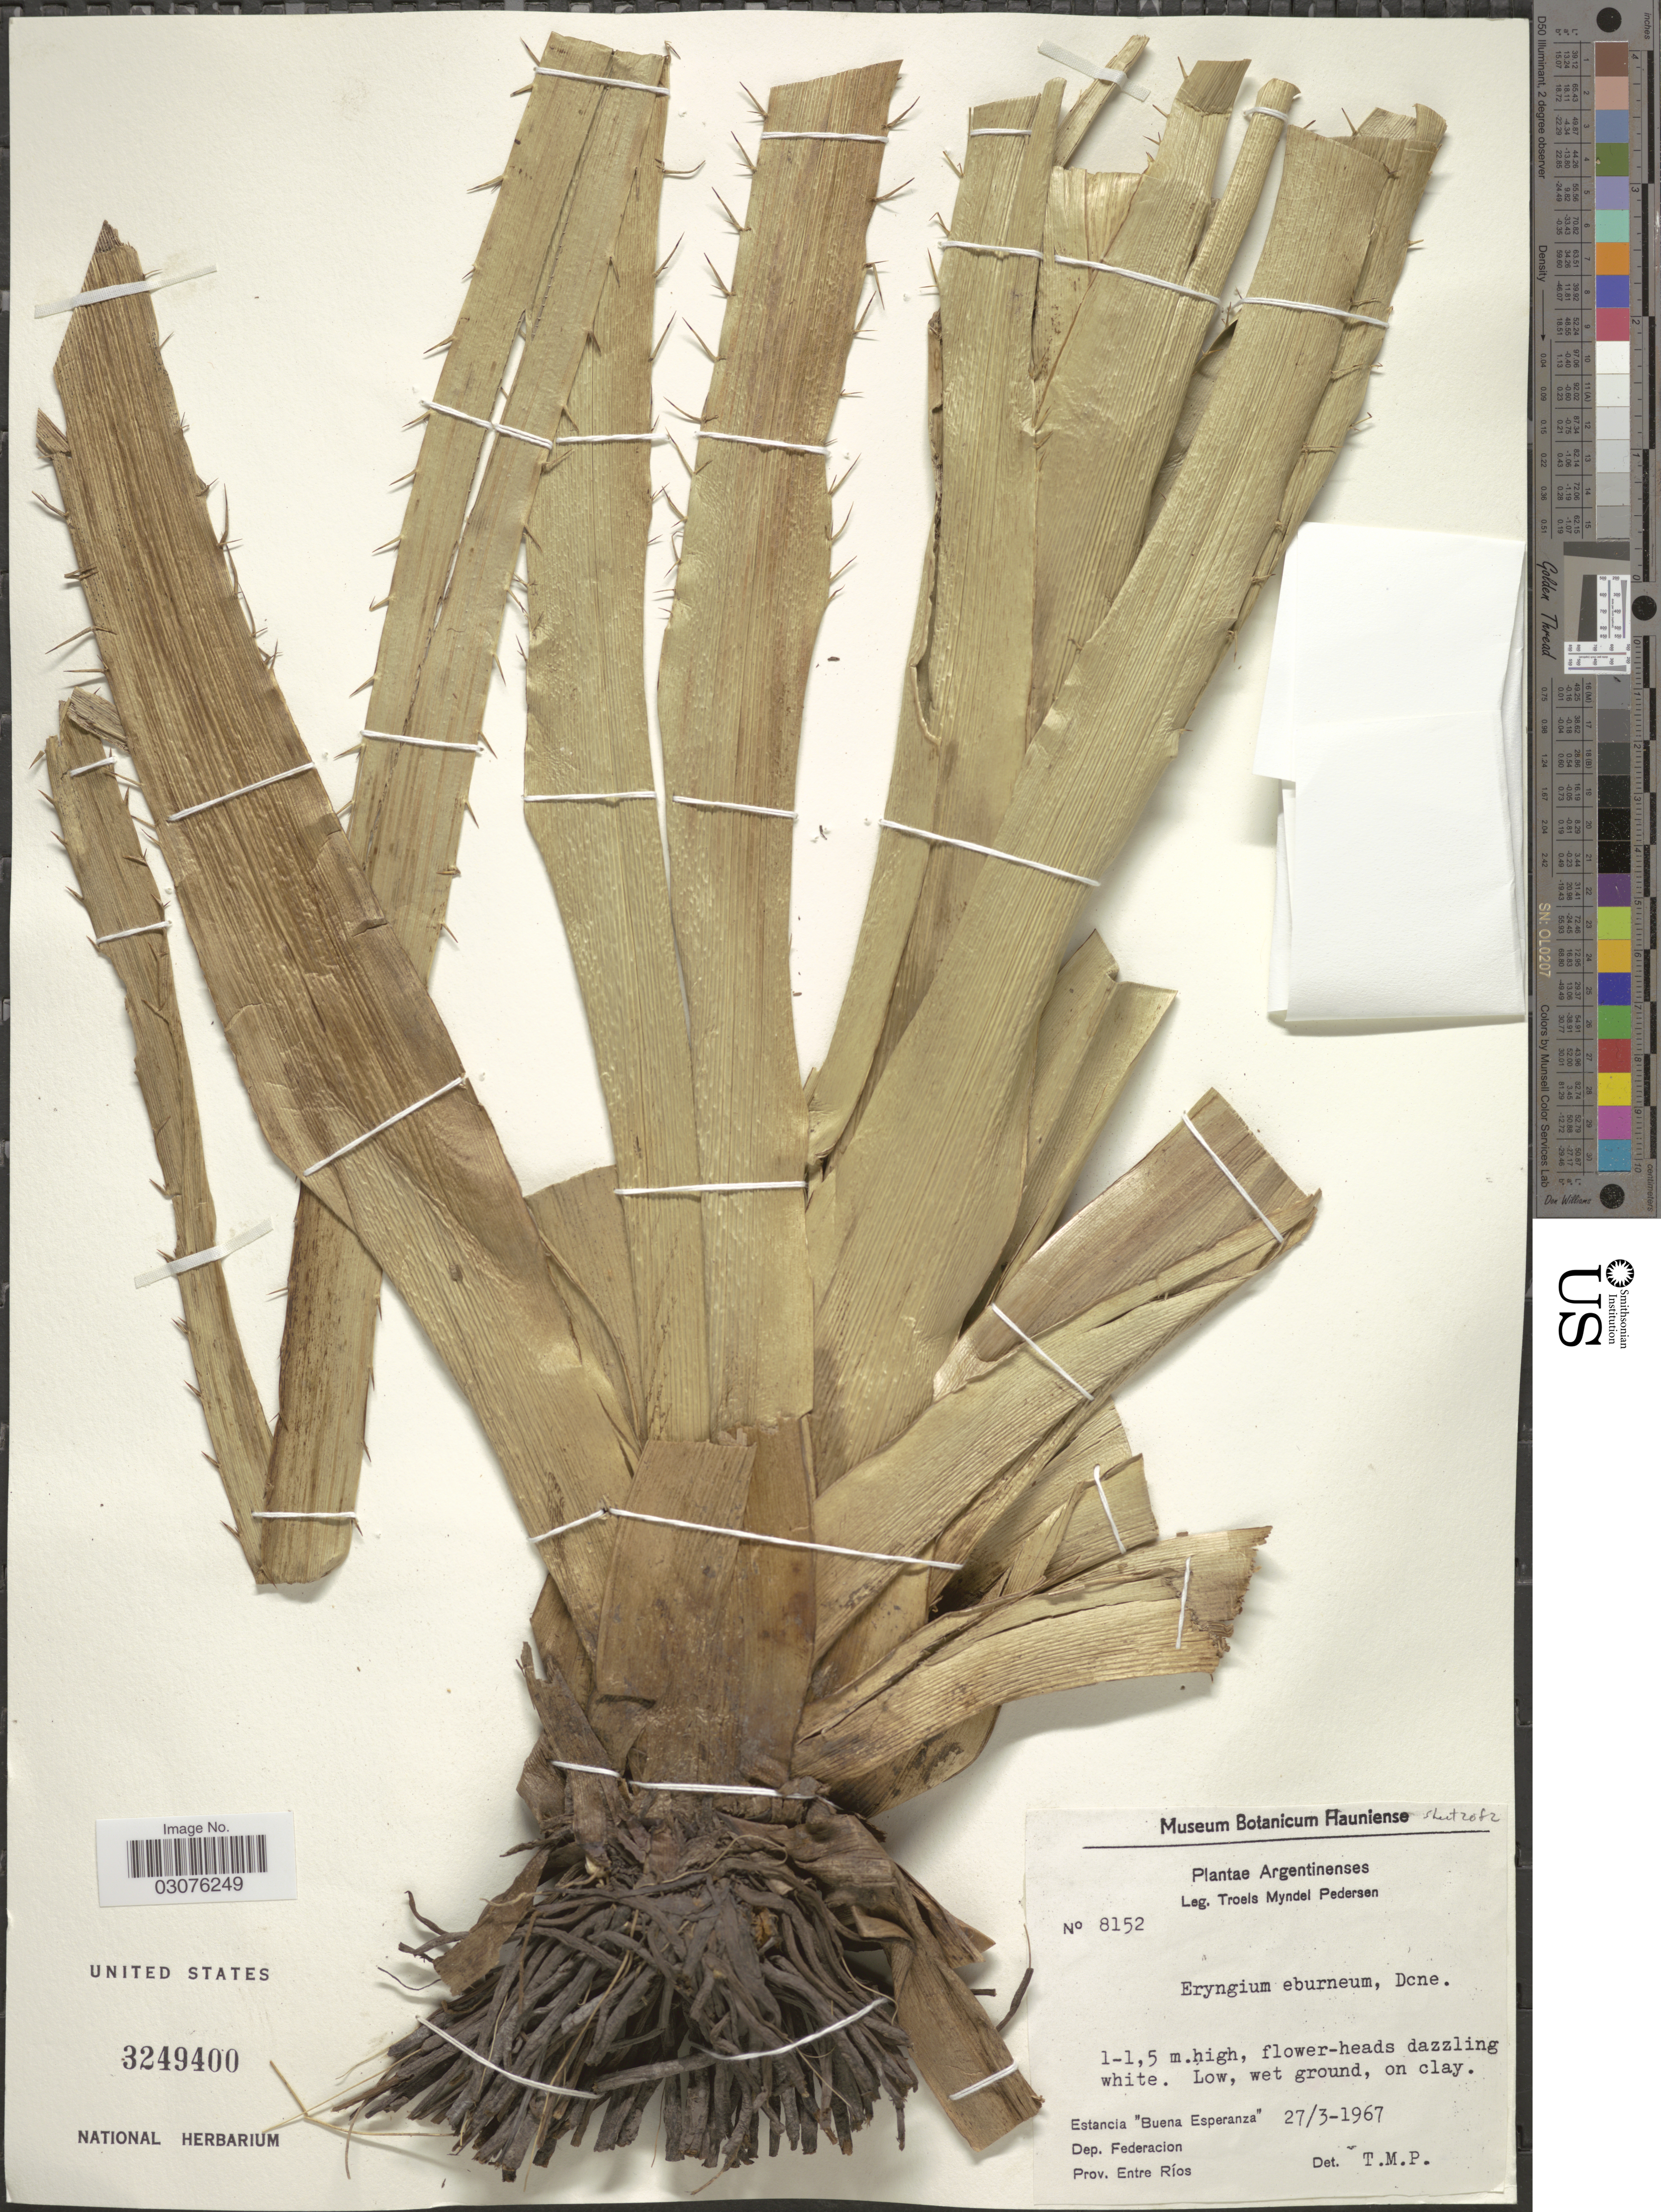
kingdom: Plantae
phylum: Tracheophyta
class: Magnoliopsida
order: Apiales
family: Apiaceae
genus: Eryngium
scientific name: Eryngium eburneum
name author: Decne.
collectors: T. Pederson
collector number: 8152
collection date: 1967-03-27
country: Argentina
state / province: Entre Rios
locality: Estancia "Santa Teresa". Dep. Federacion.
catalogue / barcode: US 3249400